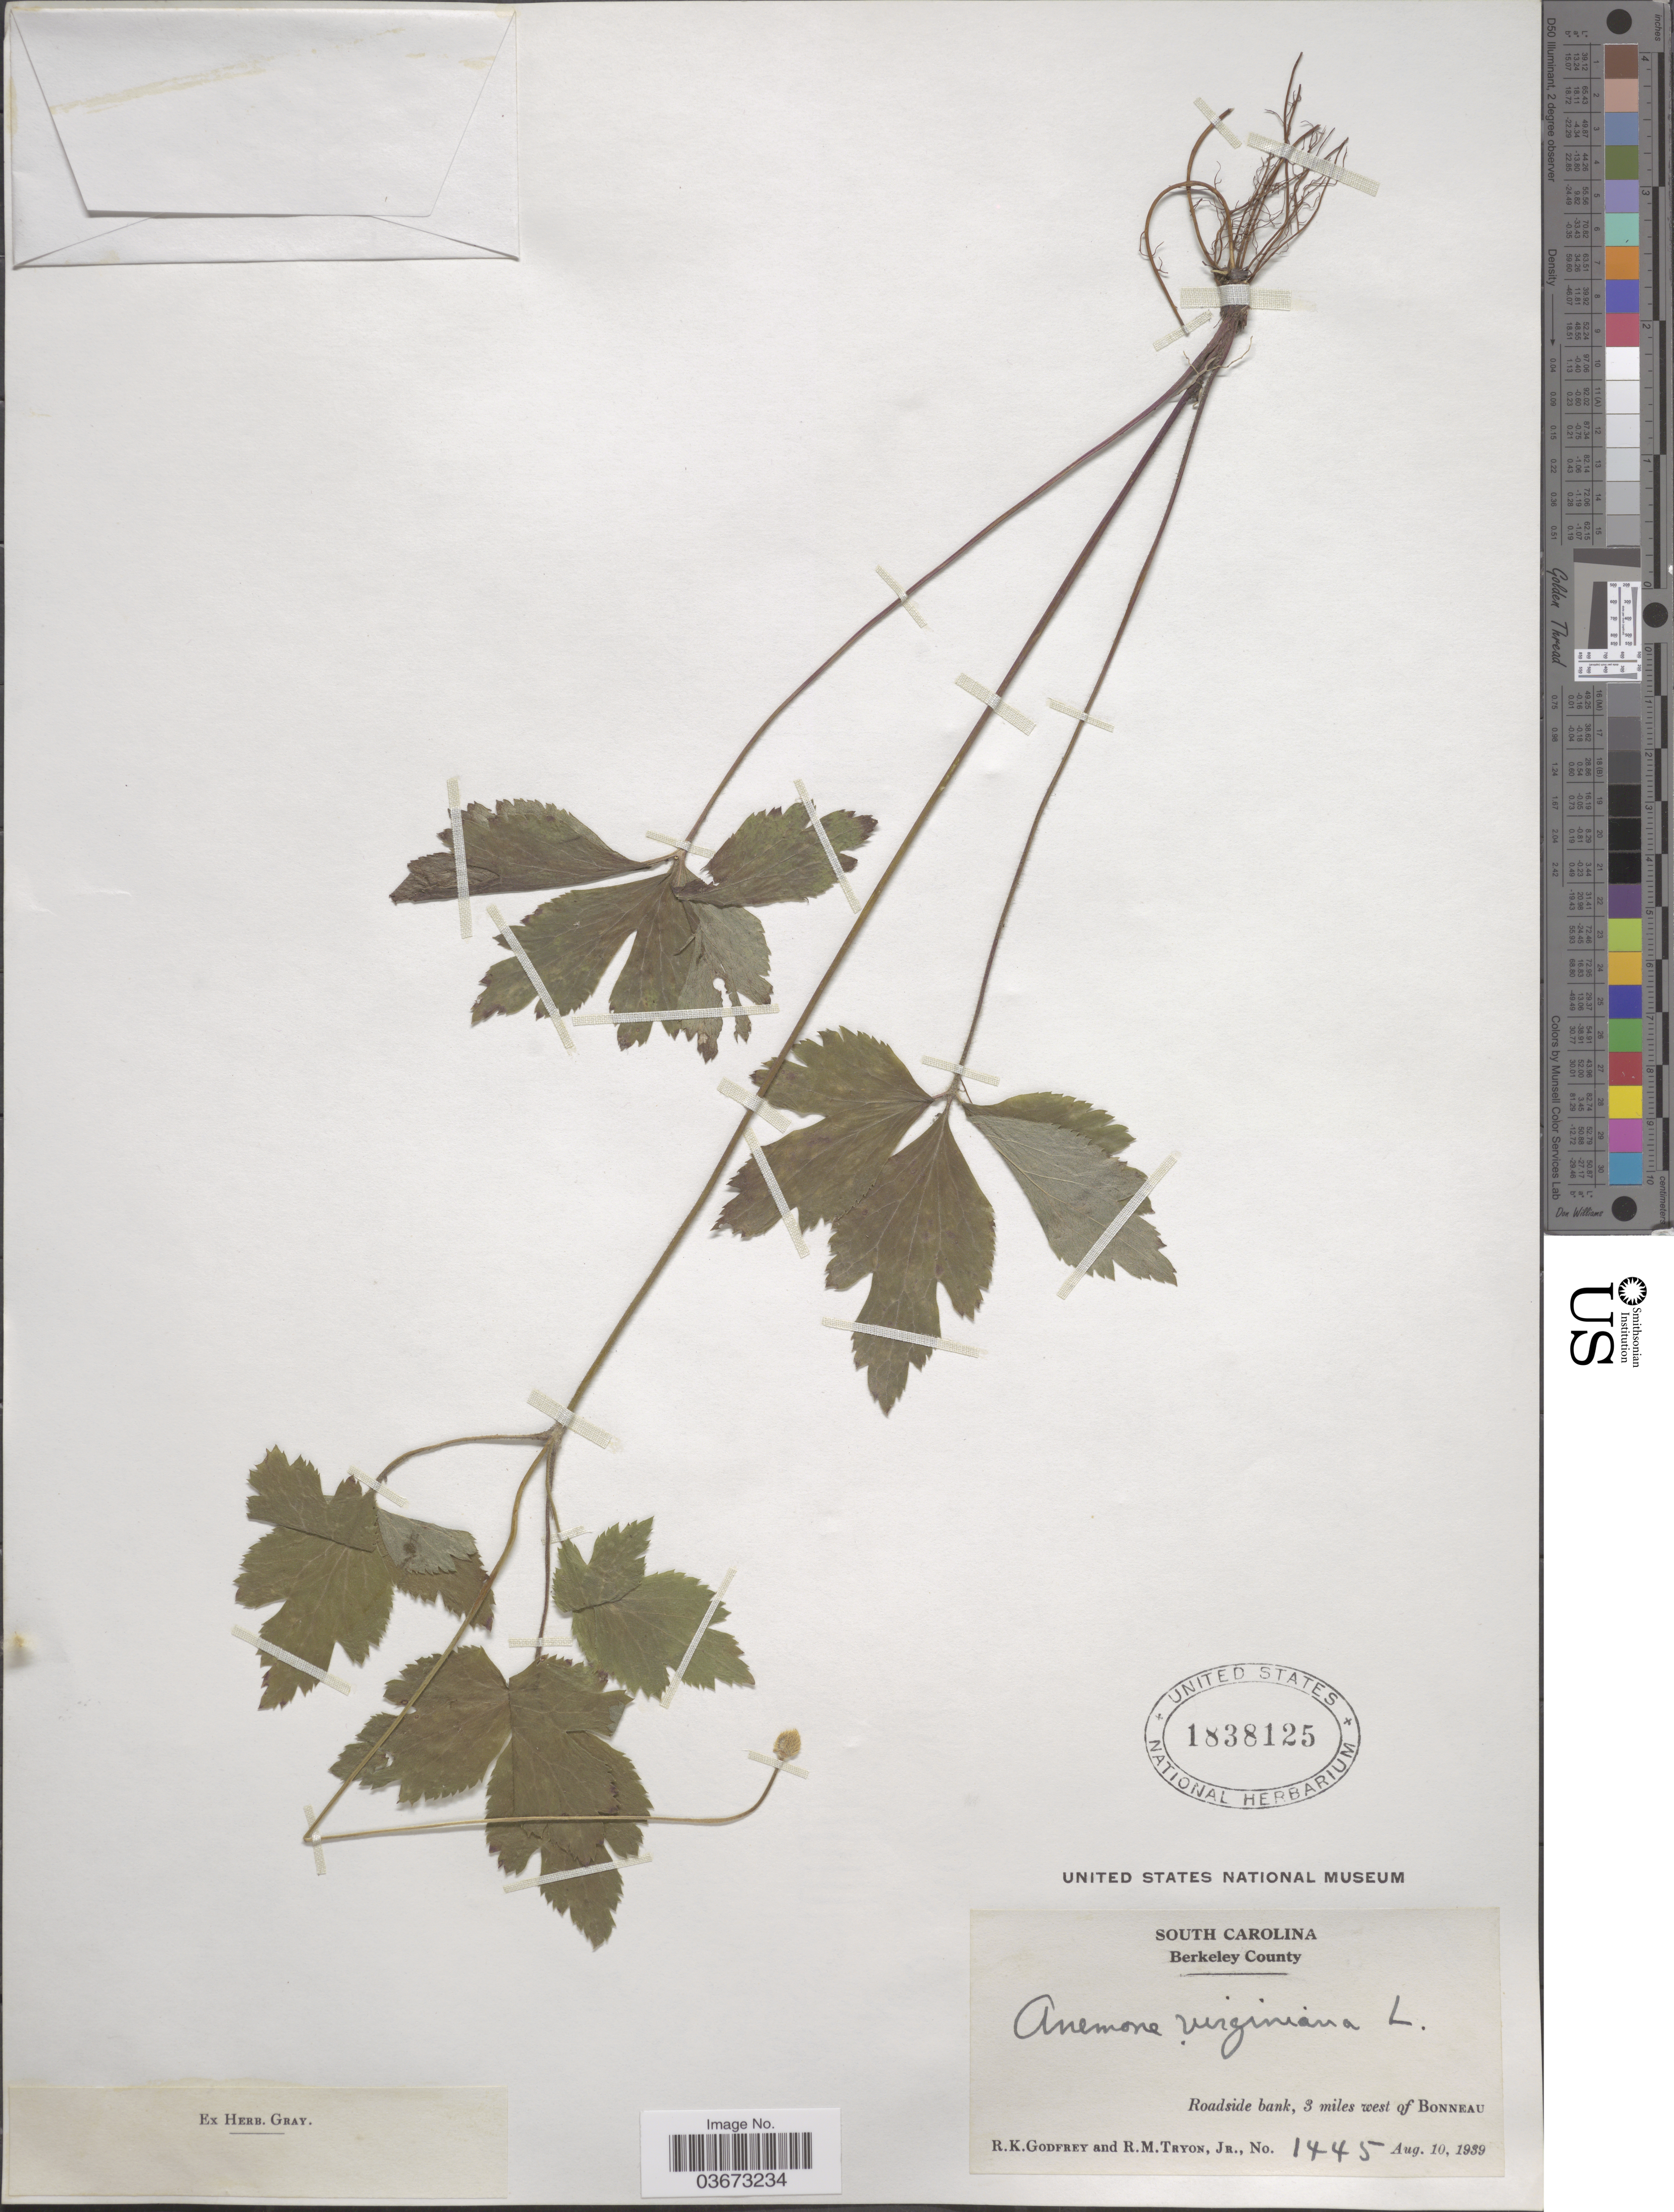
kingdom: Plantae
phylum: Tracheophyta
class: Magnoliopsida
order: Ranunculales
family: Ranunculaceae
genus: Anemone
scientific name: Anemone virginiana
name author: L.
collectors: R. K. Godfrey & R. Tryon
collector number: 1445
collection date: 1939-08-10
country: United States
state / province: South Carolina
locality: Berkeley County. Roadside bank, 3 miles west of Bonneau.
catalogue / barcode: US 1838125